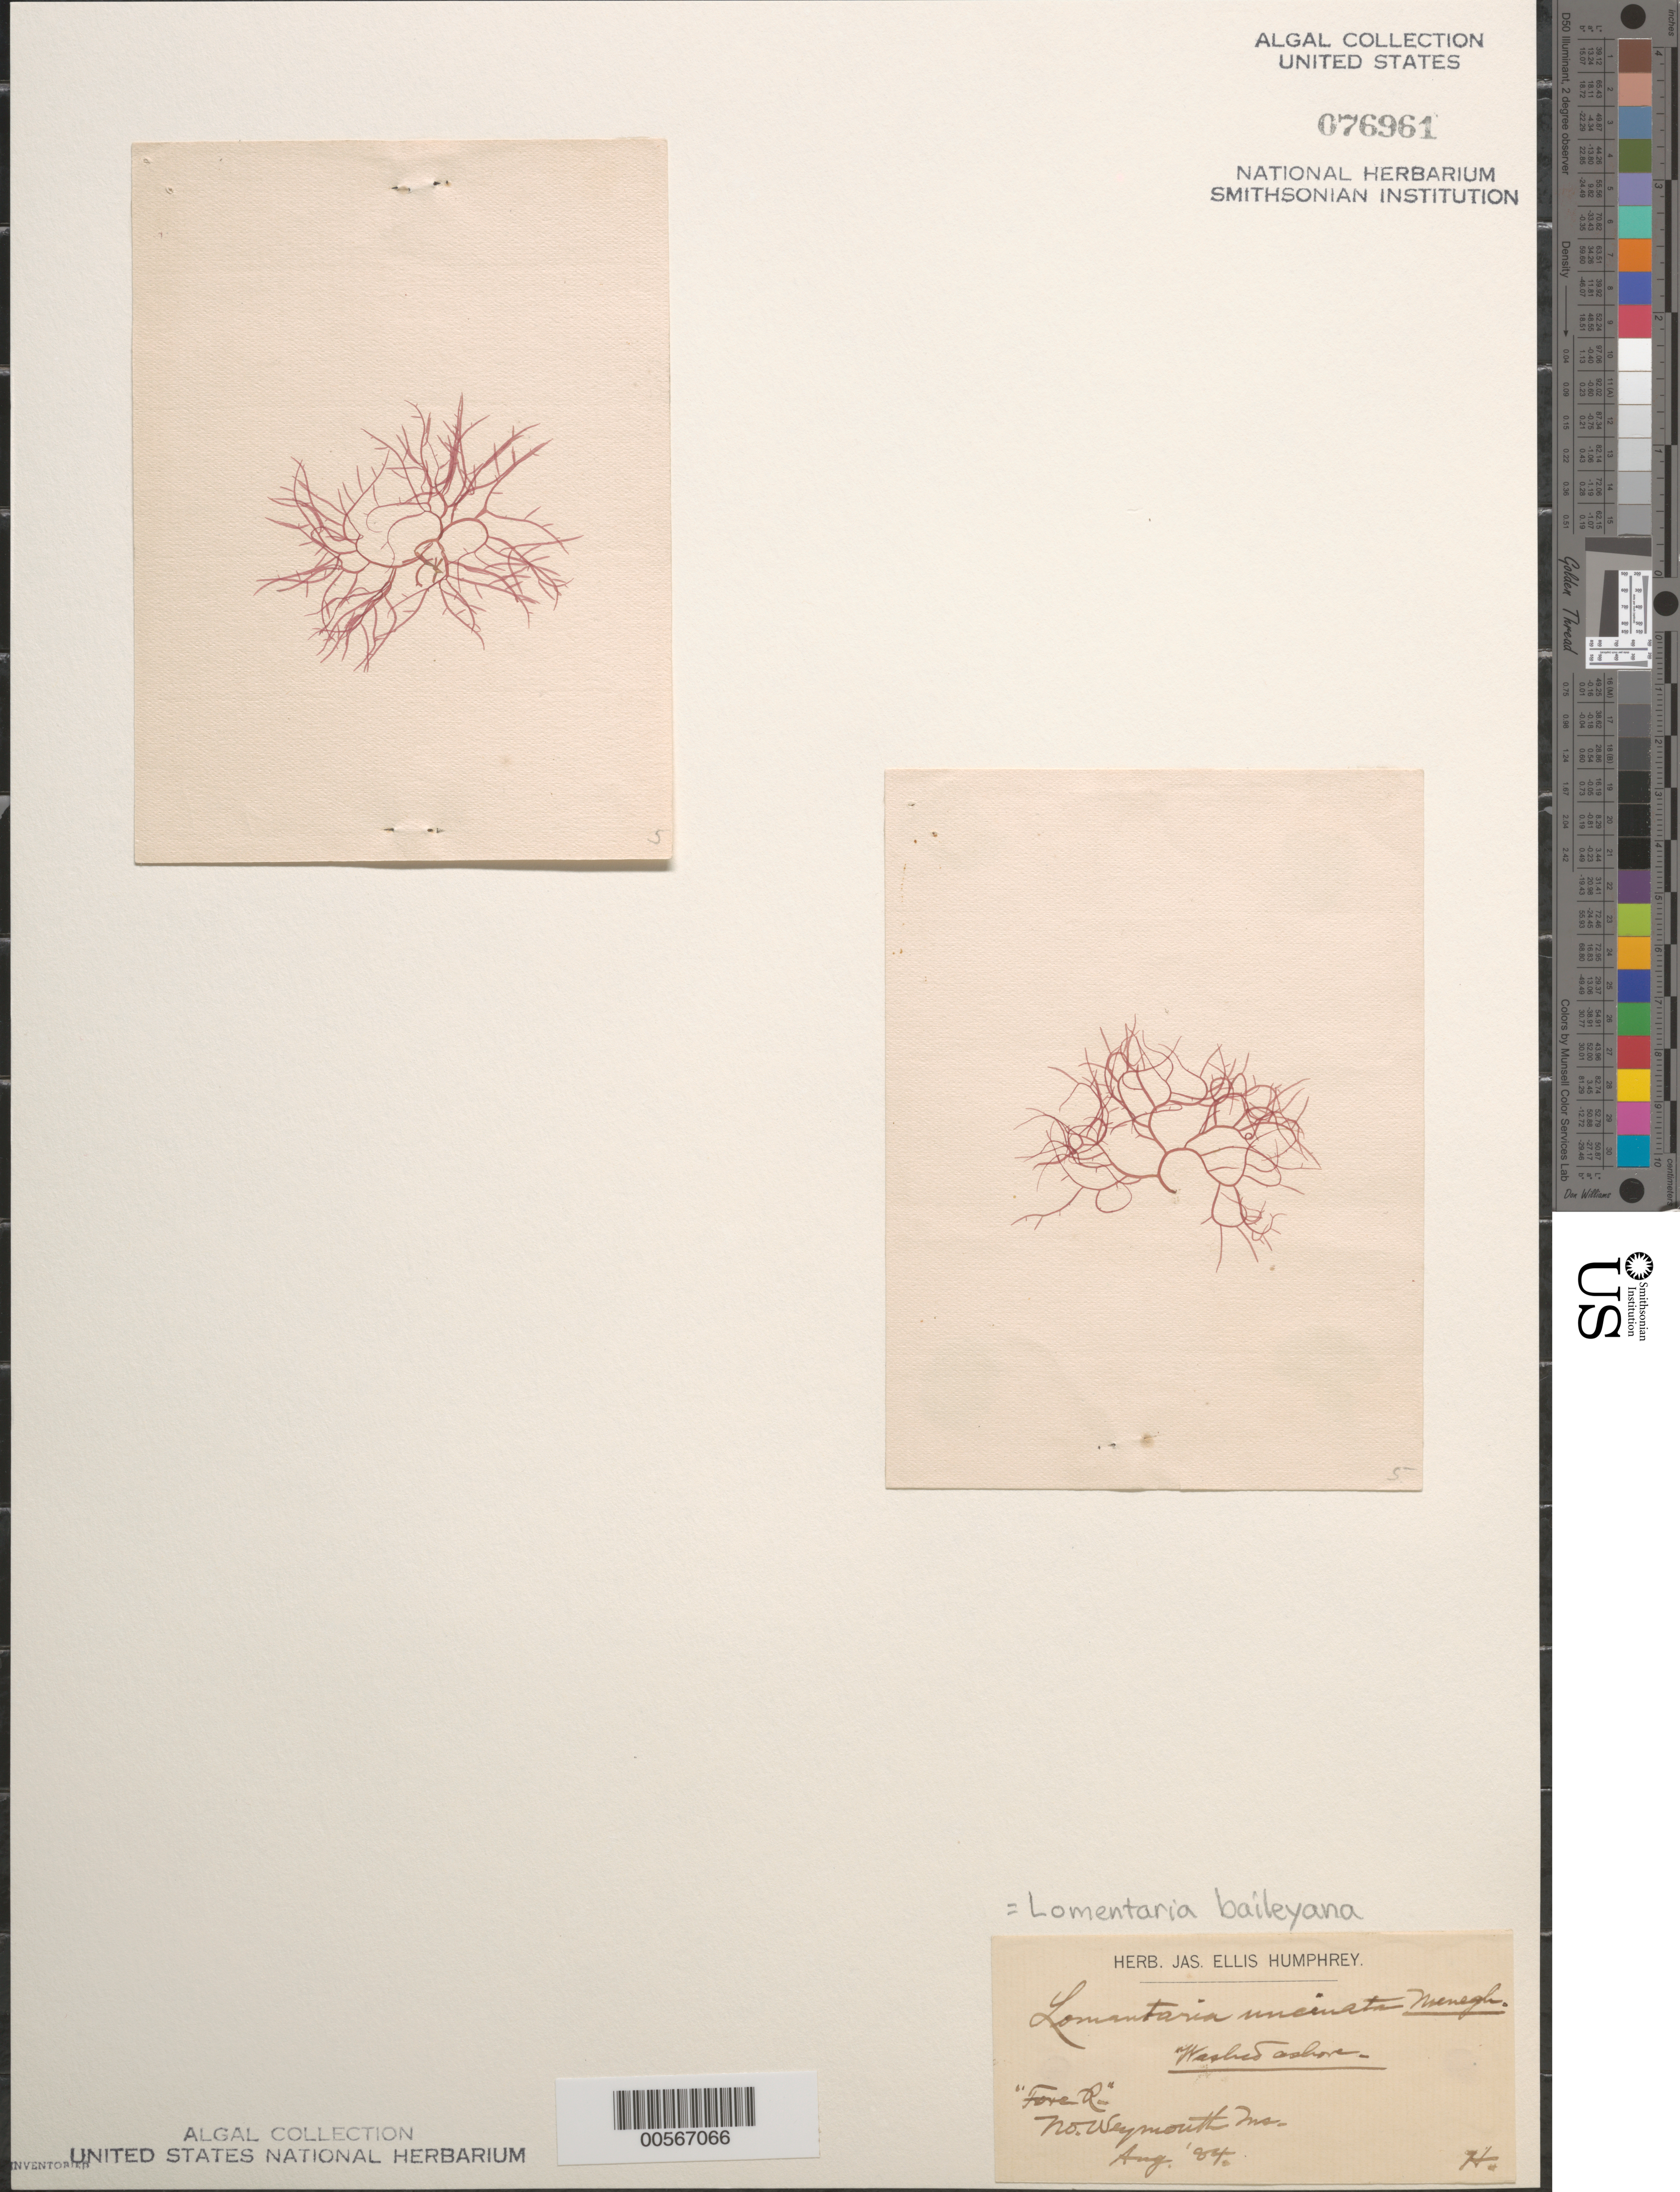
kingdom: Plantae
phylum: Rhodophyta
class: Florideophyceae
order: Rhodymeniales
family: Lomentariaceae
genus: Hooperia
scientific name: Hooperia divaricata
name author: (Durant) M.J. Wynne et al.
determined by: Algae name updating Project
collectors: J. Humphrey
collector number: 5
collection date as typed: Aug 1884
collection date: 1884-08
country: United States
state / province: Massachusetts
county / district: Norfolk County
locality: Fore River, North Weymouth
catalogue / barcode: US 76961